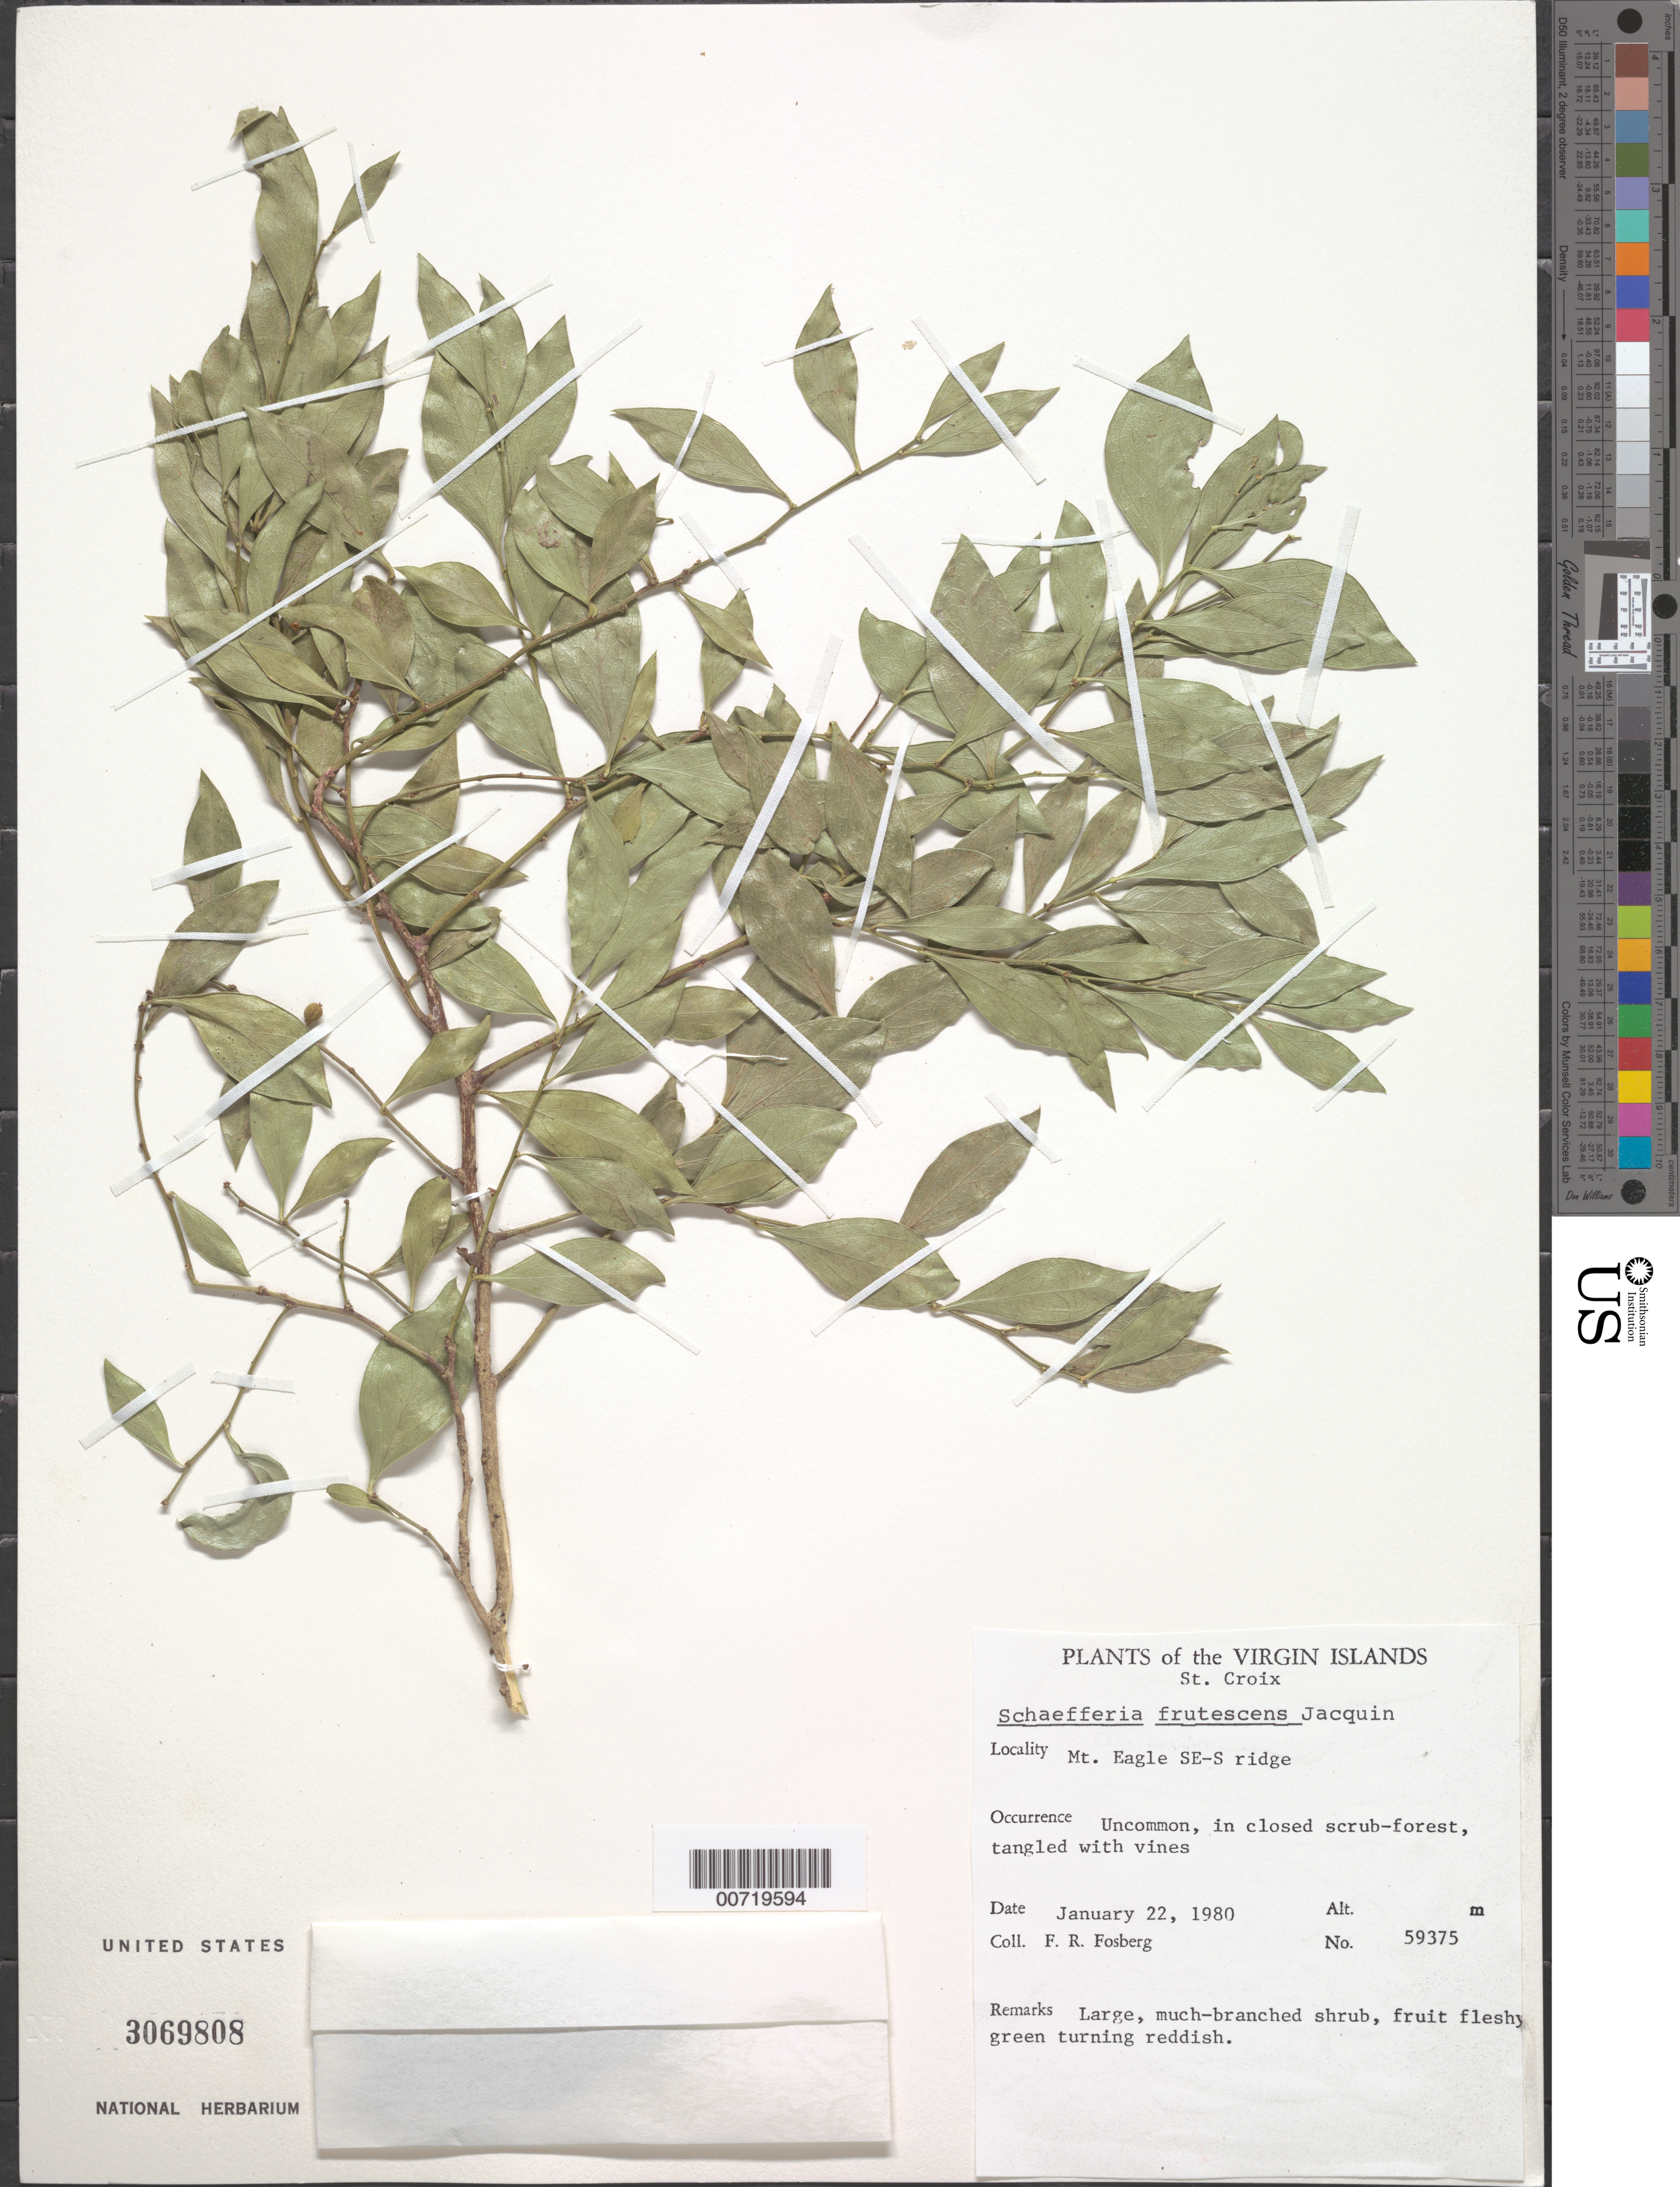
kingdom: Plantae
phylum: Tracheophyta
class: Magnoliopsida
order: Celastrales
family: Celastraceae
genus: Schaefferia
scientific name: Schaefferia frutescens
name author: Jacq.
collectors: F. R. Fosberg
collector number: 59375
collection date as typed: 22 Jan 1980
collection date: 1980-01-22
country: U.S. Virgin Islands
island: St. Croix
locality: Mt. Eagle SE-S ridge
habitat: Closed scrub-forest, tangled w/vines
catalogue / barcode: US 3069808